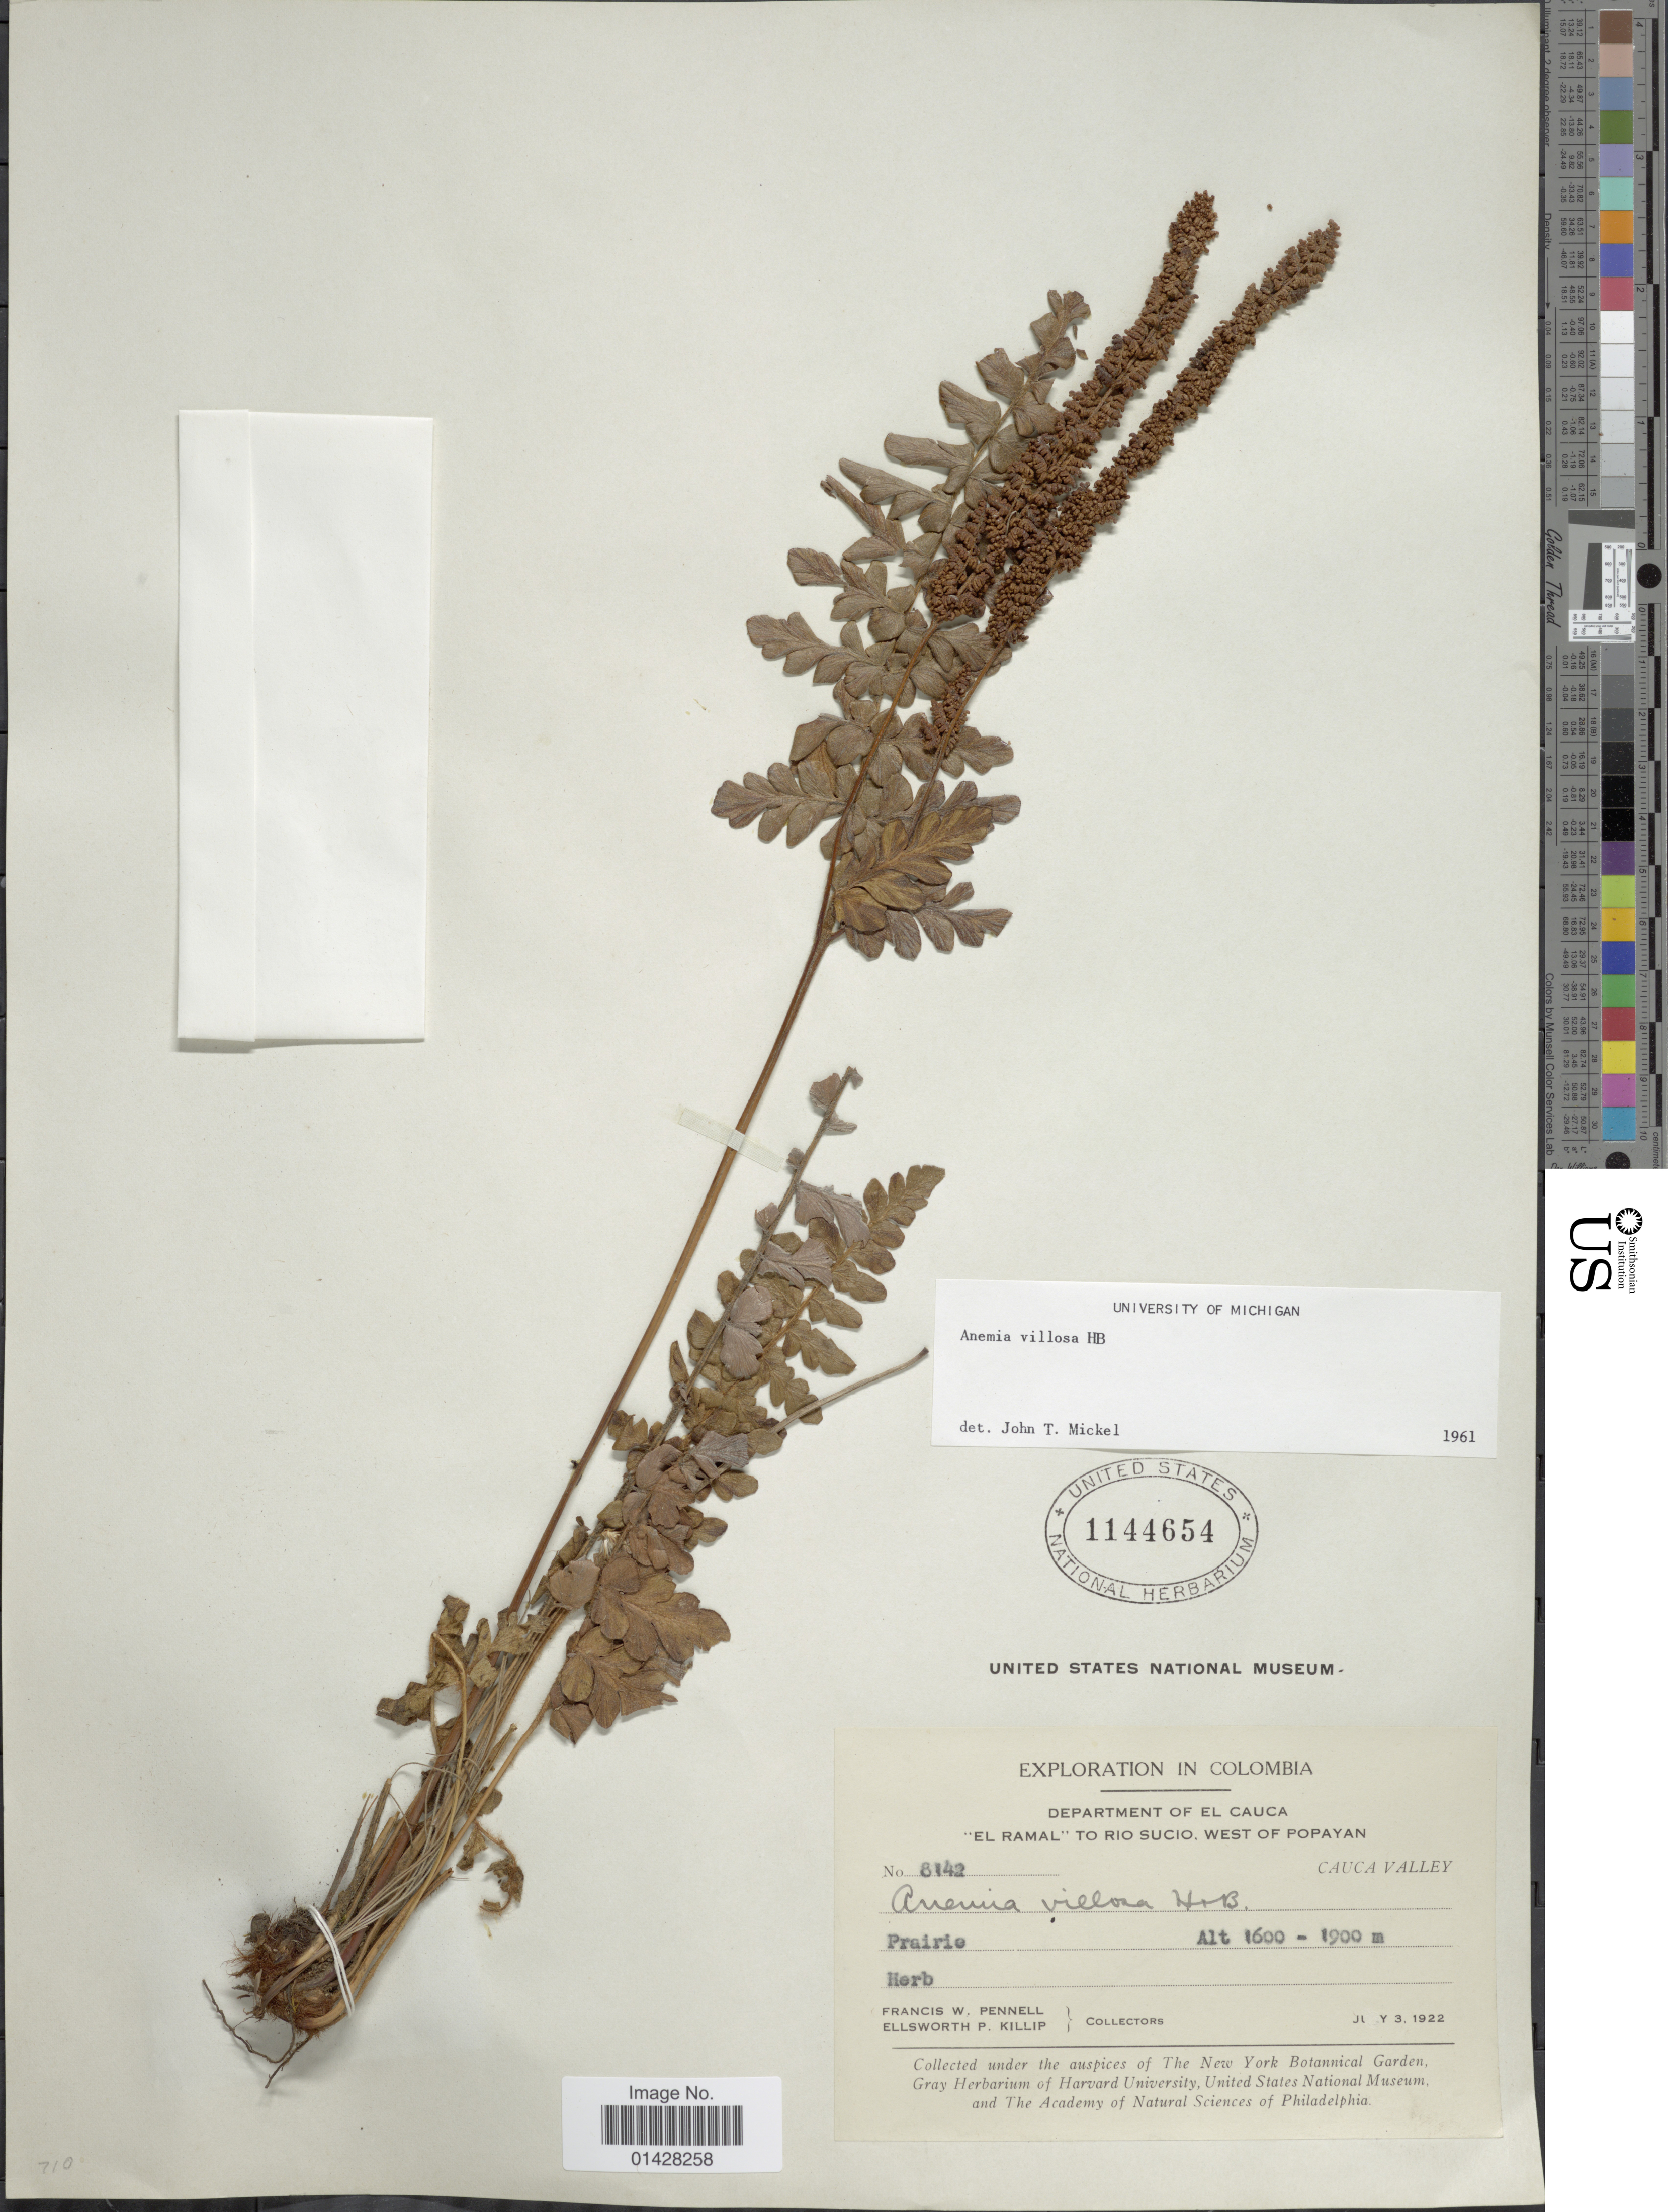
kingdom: Plantae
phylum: Tracheophyta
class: Polypodiopsida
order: Schizaeales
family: Anemiaceae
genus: Anemia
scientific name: Anemia villosa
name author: Humb. & Bonpl. ex Willd.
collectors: F. W. Pennell & E. P. Killip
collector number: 8142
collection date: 1922-07-03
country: Colombia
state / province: Cauca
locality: Department of El Cauca. "El Ramal" to Rio Sucio, West of Popayan. Cauca Valley. Prairie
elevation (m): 1600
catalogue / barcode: US 1144654